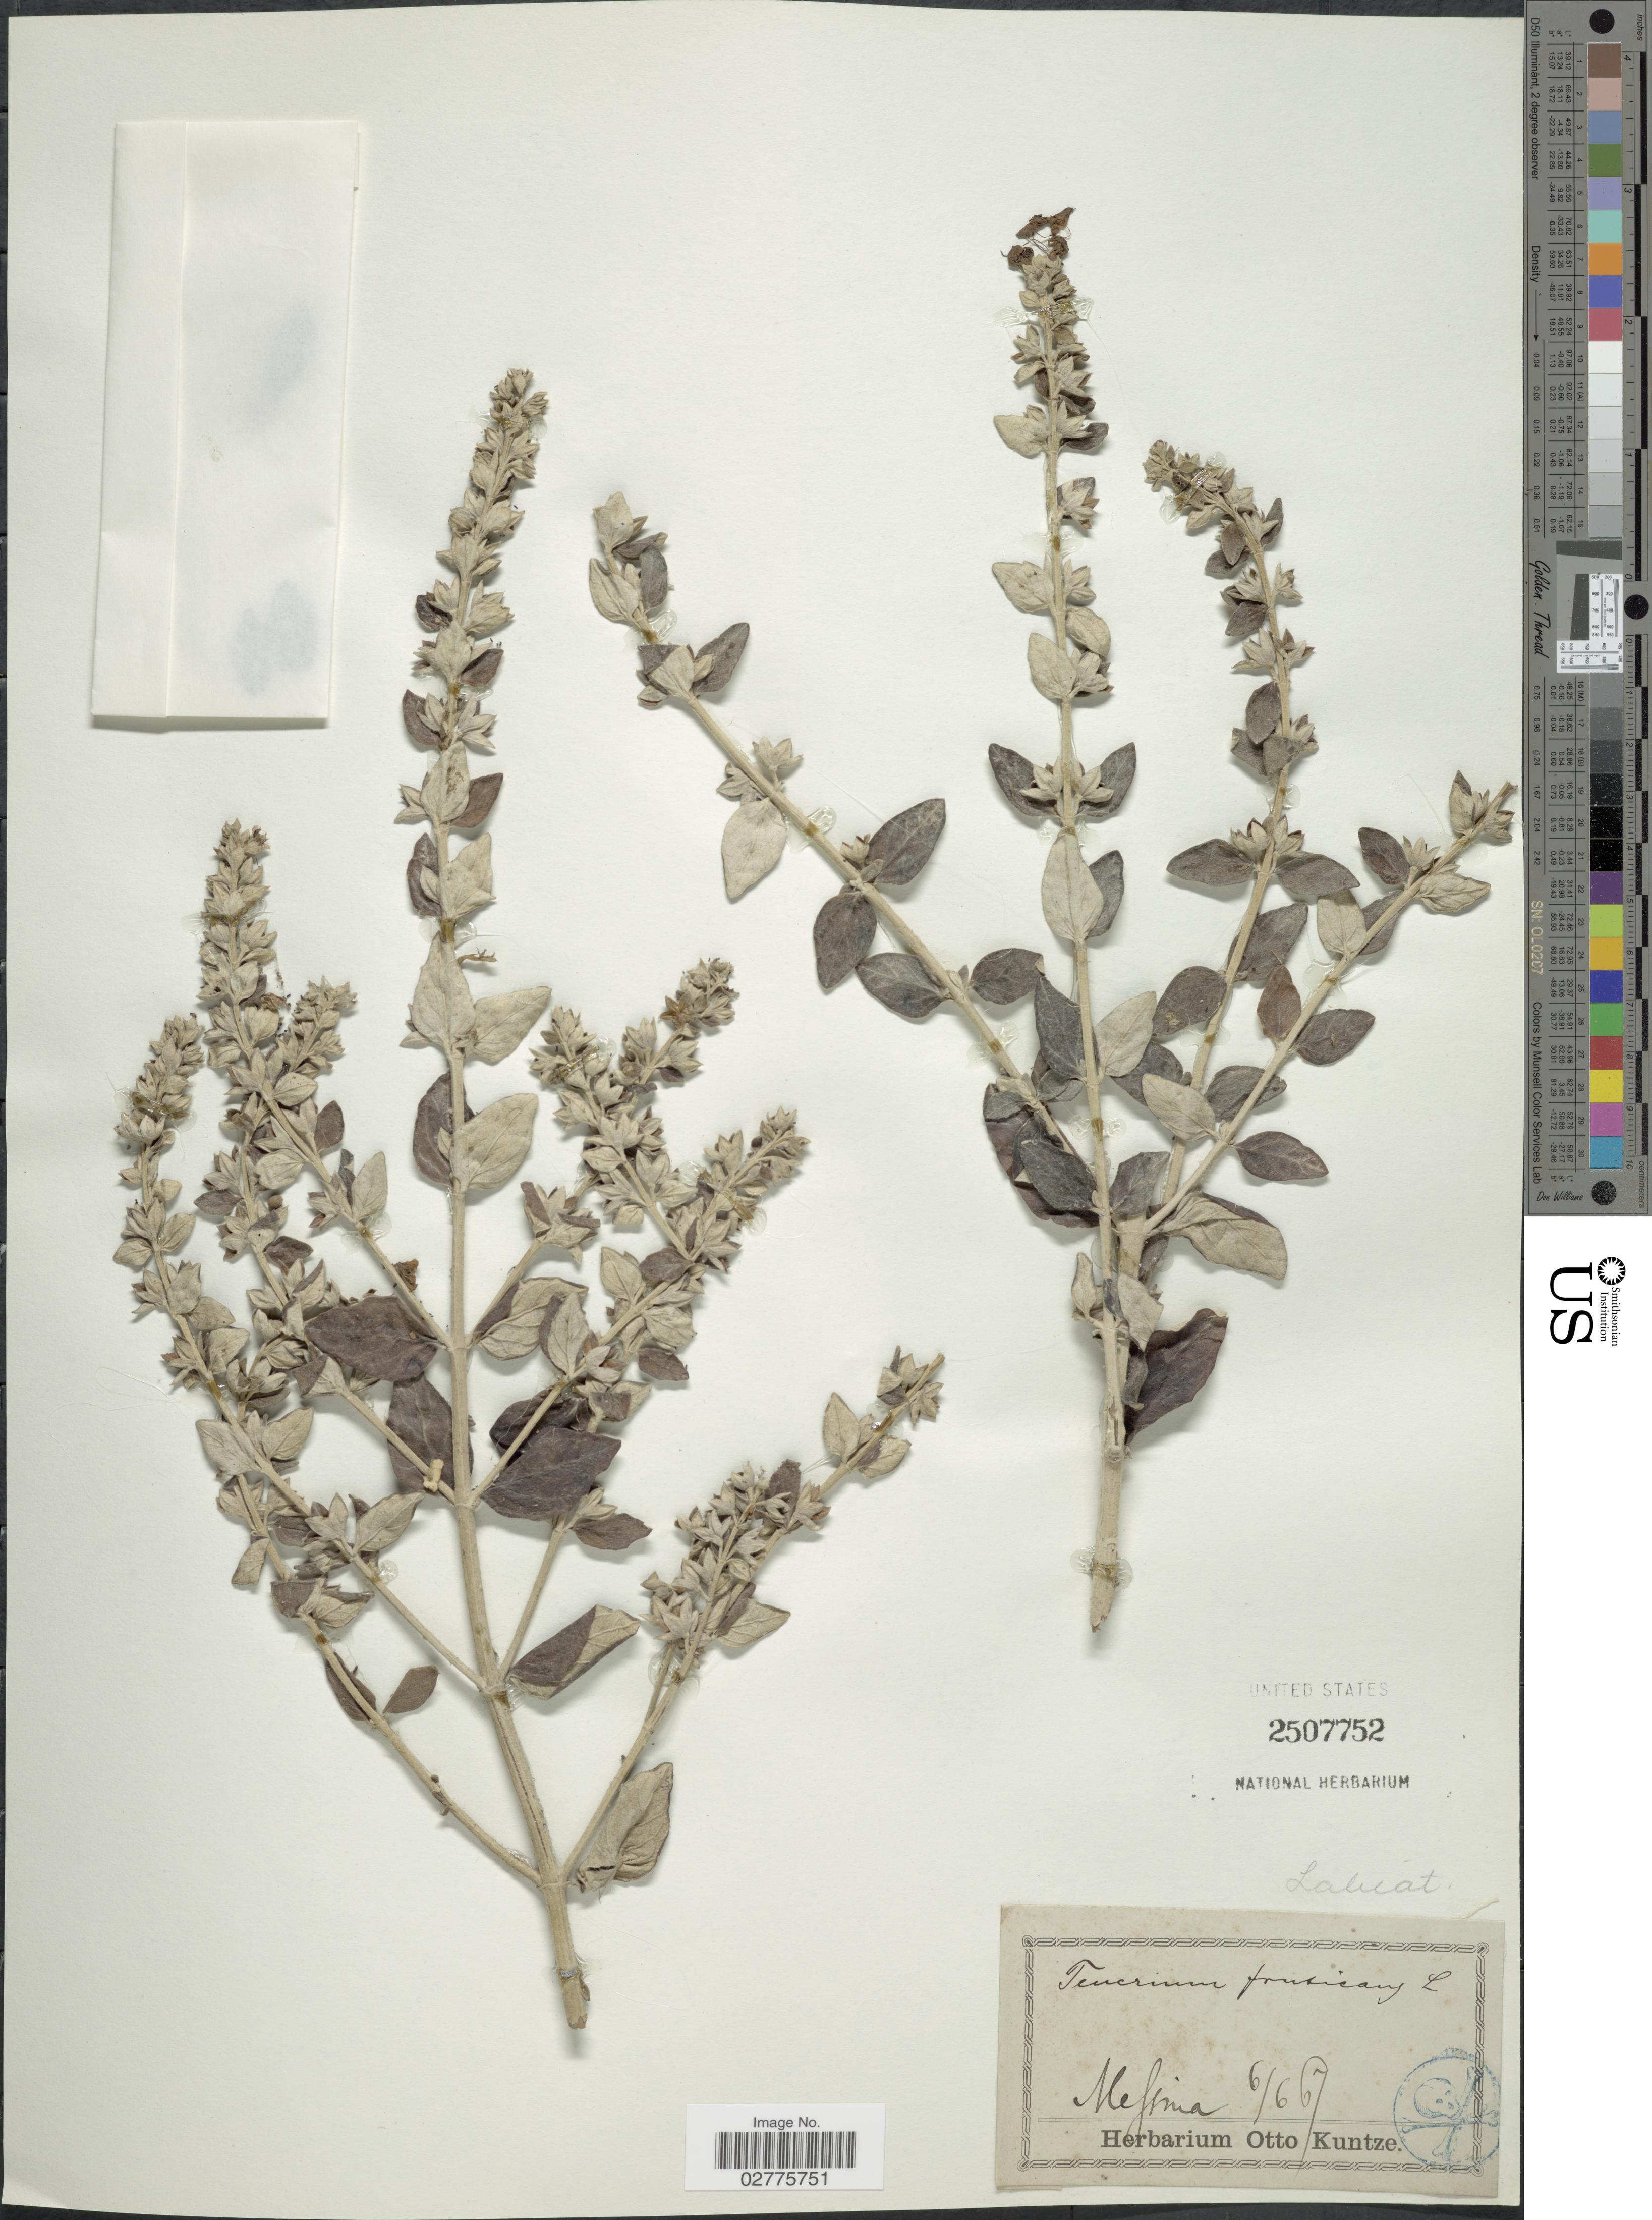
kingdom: Plantae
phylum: Tracheophyta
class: Magnoliopsida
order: Lamiales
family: Lamiaceae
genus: Teucrium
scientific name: Teucrium fruticans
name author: L.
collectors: ex herb. Otto Kuntze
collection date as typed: Transcribed d/m/y: 6/6/67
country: Italy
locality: Messina.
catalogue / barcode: US 2507752